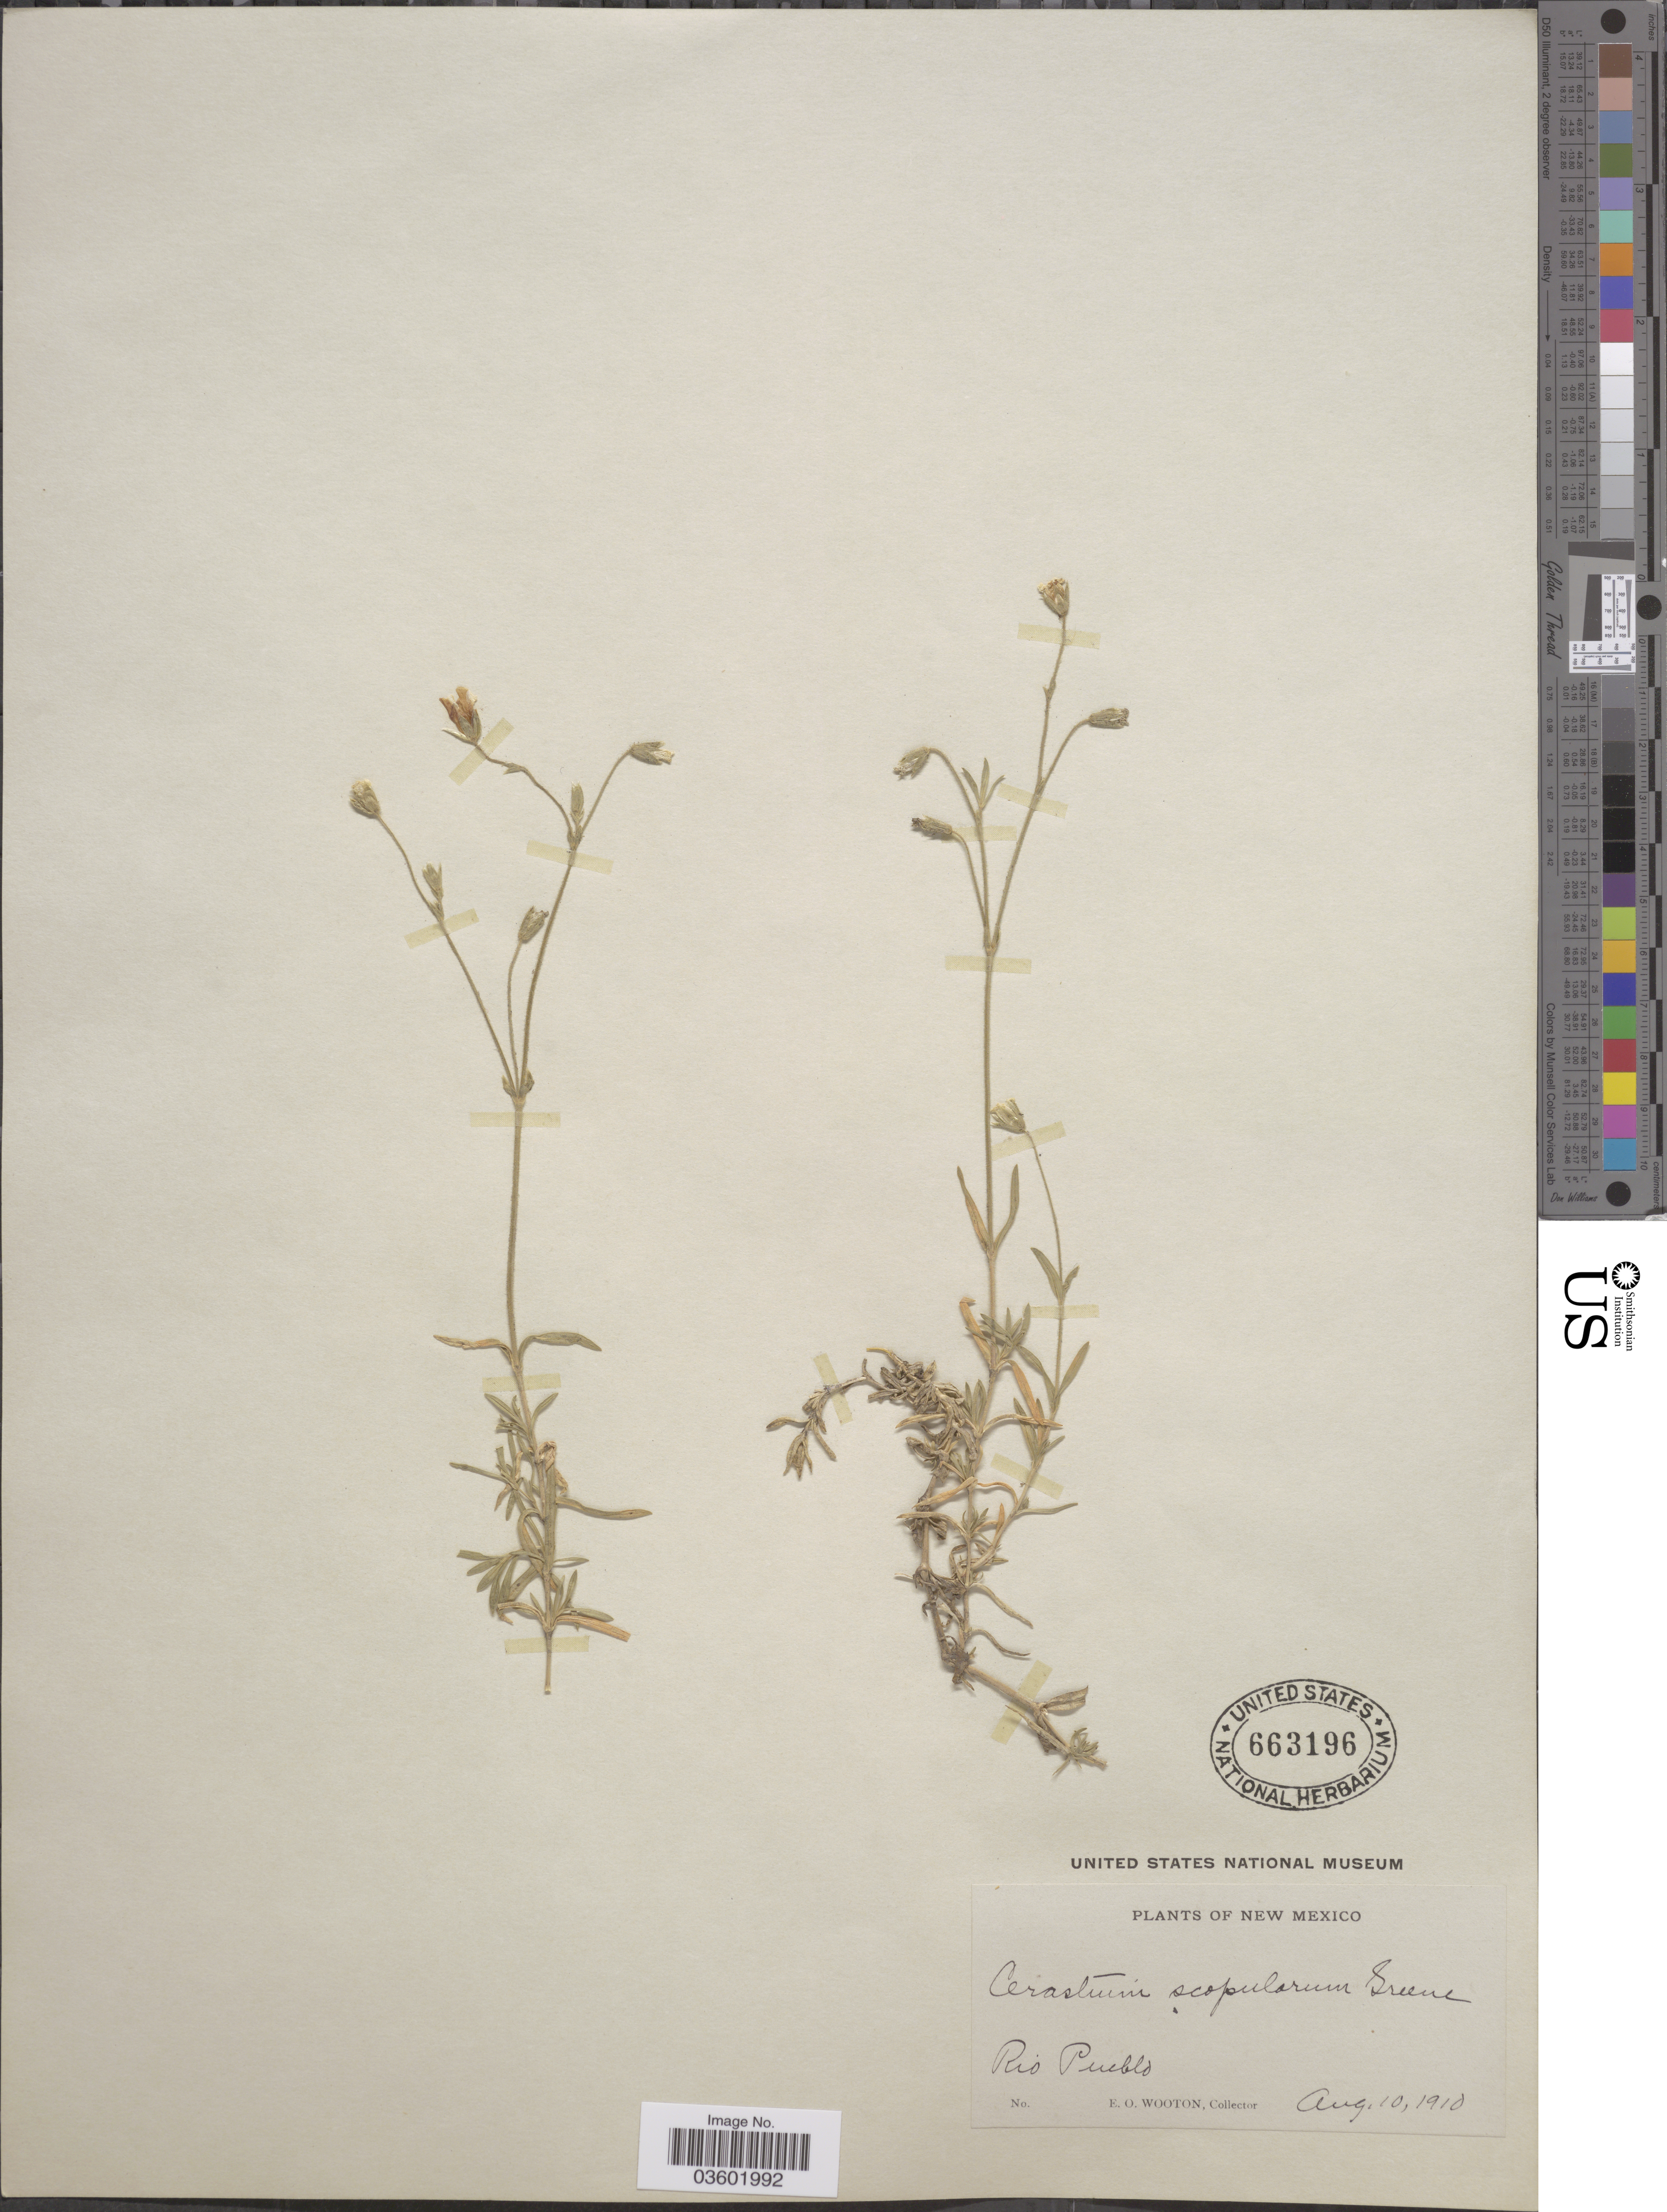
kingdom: Plantae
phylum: Tracheophyta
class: Magnoliopsida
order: Caryophyllales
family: Caryophyllaceae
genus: Cerastium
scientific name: Cerastium scopulorum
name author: Greene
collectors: E. O. Wooton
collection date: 1910-08-10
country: United States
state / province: New Mexico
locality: Rio Pueblo.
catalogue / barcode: US 663196